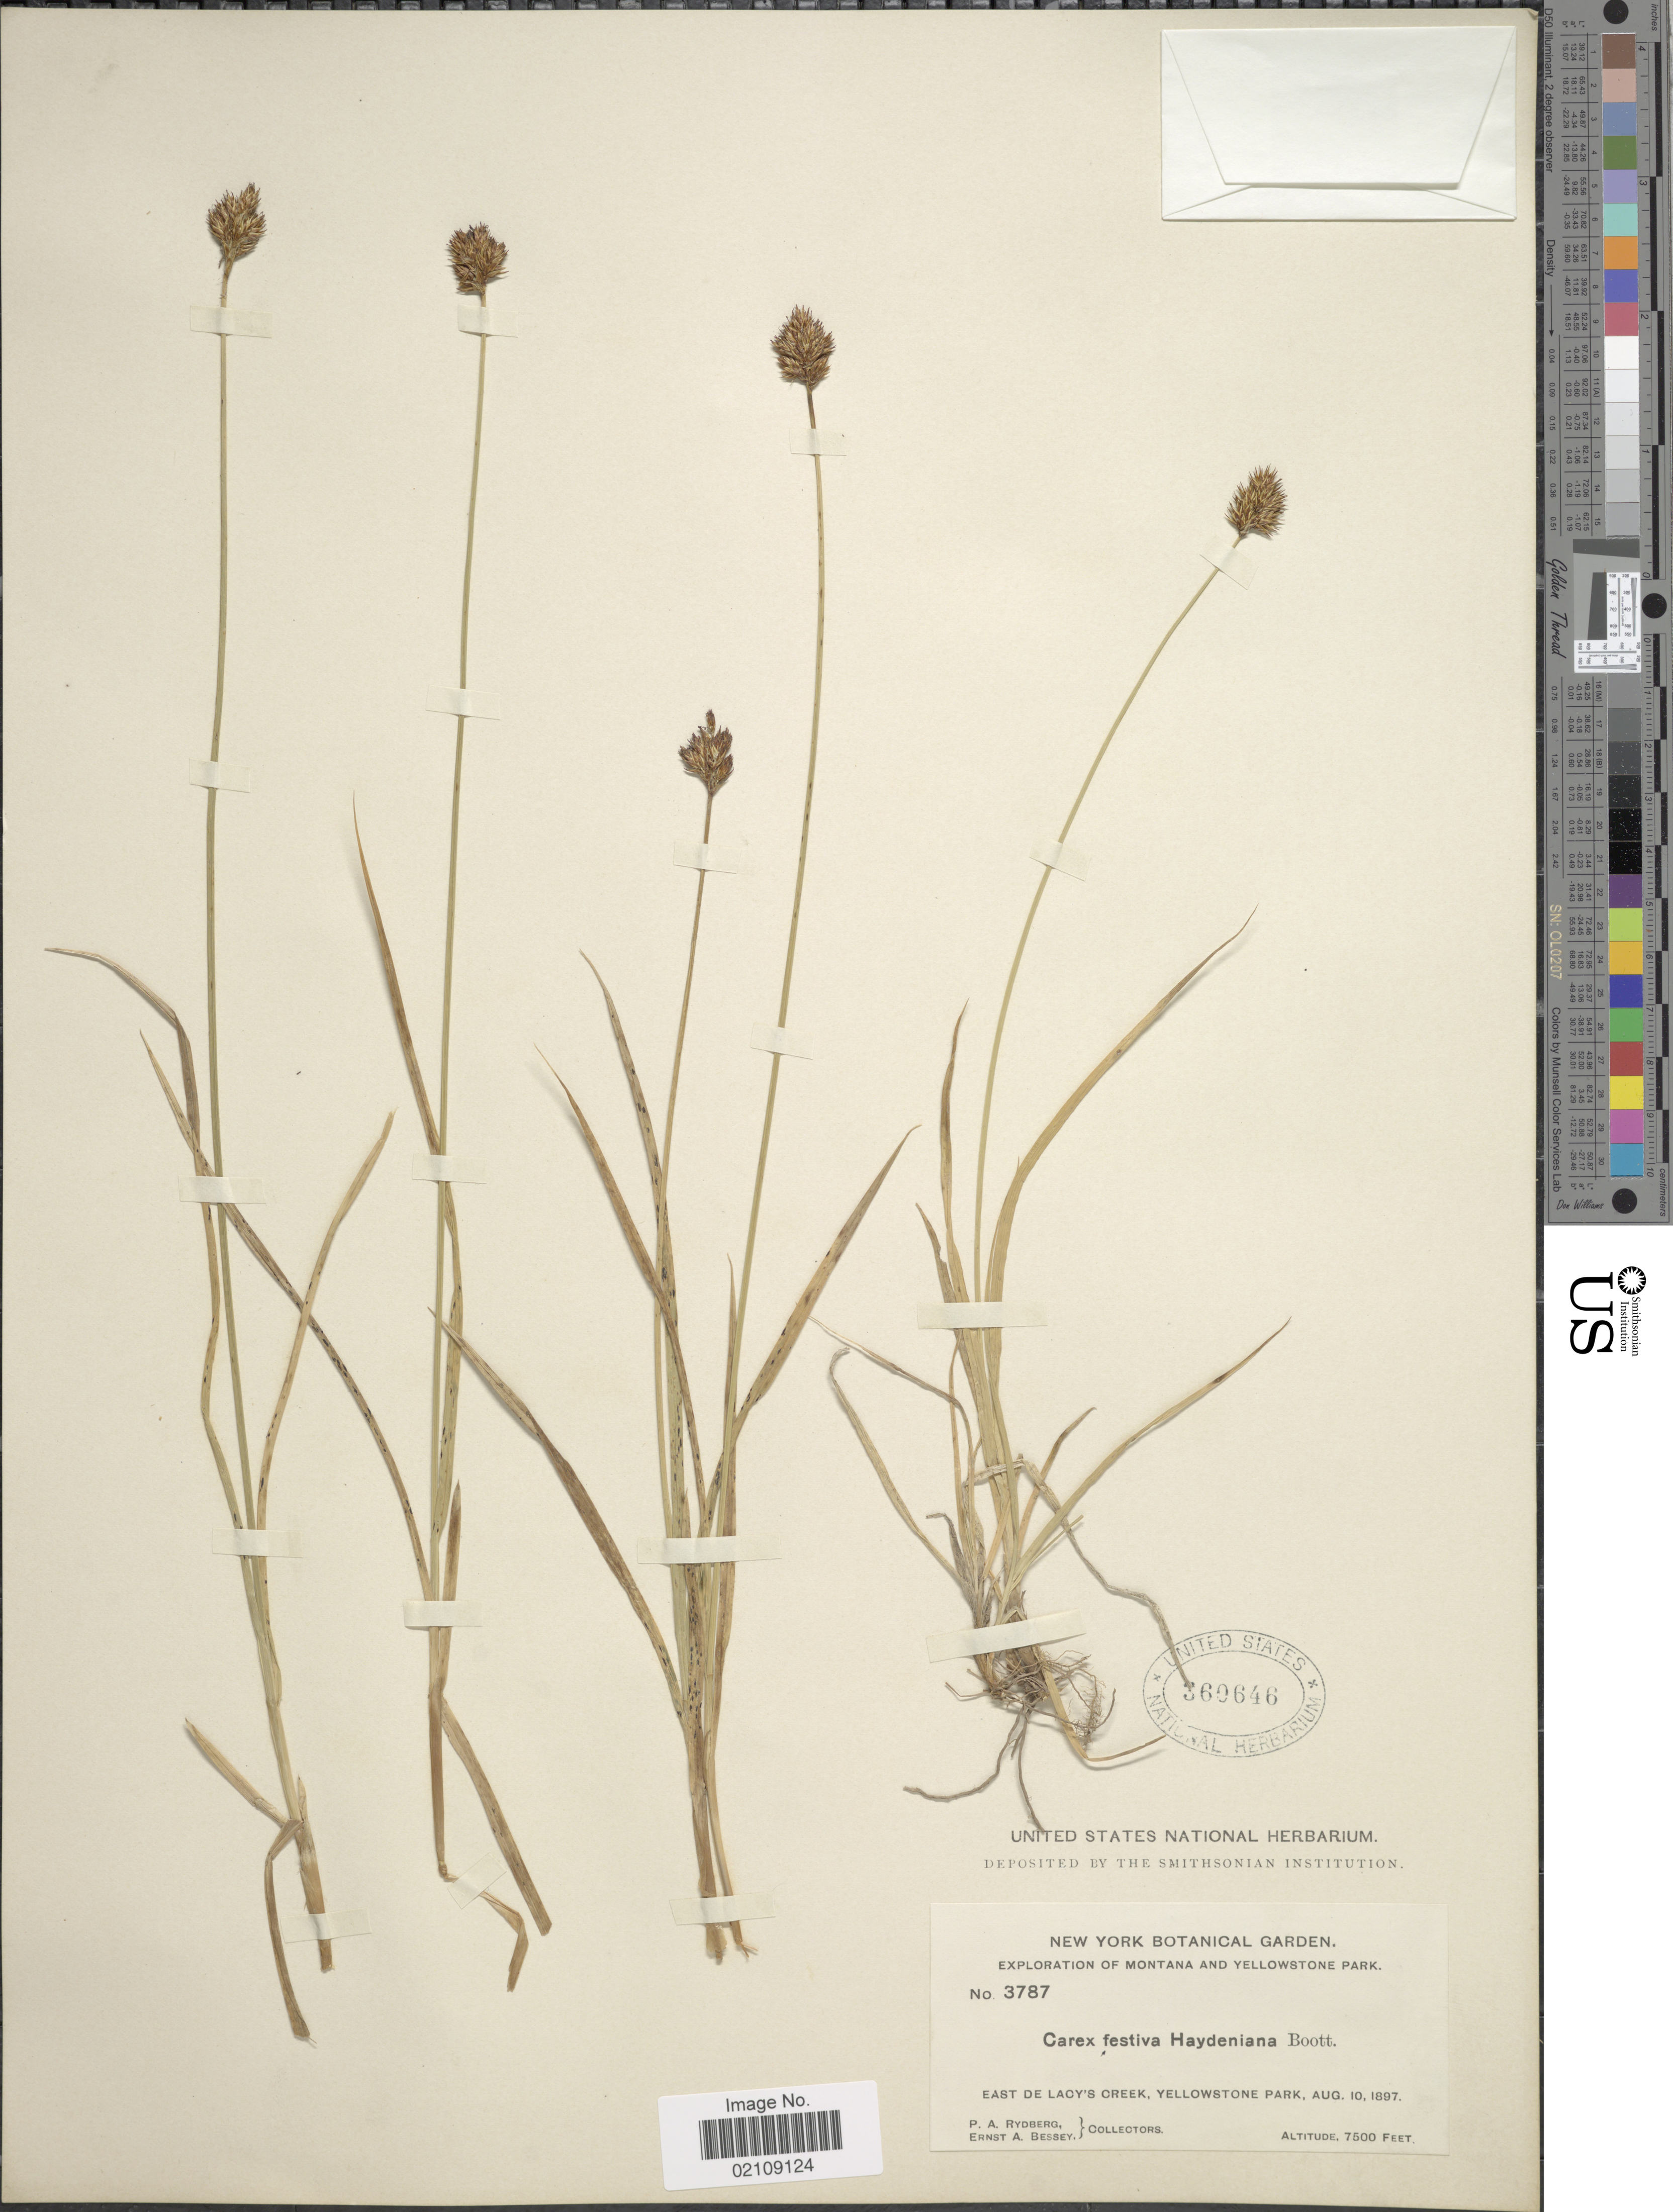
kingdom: Plantae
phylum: Tracheophyta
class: Liliopsida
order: Poales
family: Cyperaceae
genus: Carex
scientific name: Carex microptera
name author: Mack.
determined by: Whitkus, R.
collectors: P. A. Rydberg & E. A. Bessey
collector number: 3787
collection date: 1897-08-10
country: United States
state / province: Wyoming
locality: Yellowstone Park. East De Lacy's Creek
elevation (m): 2286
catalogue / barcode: US 360646